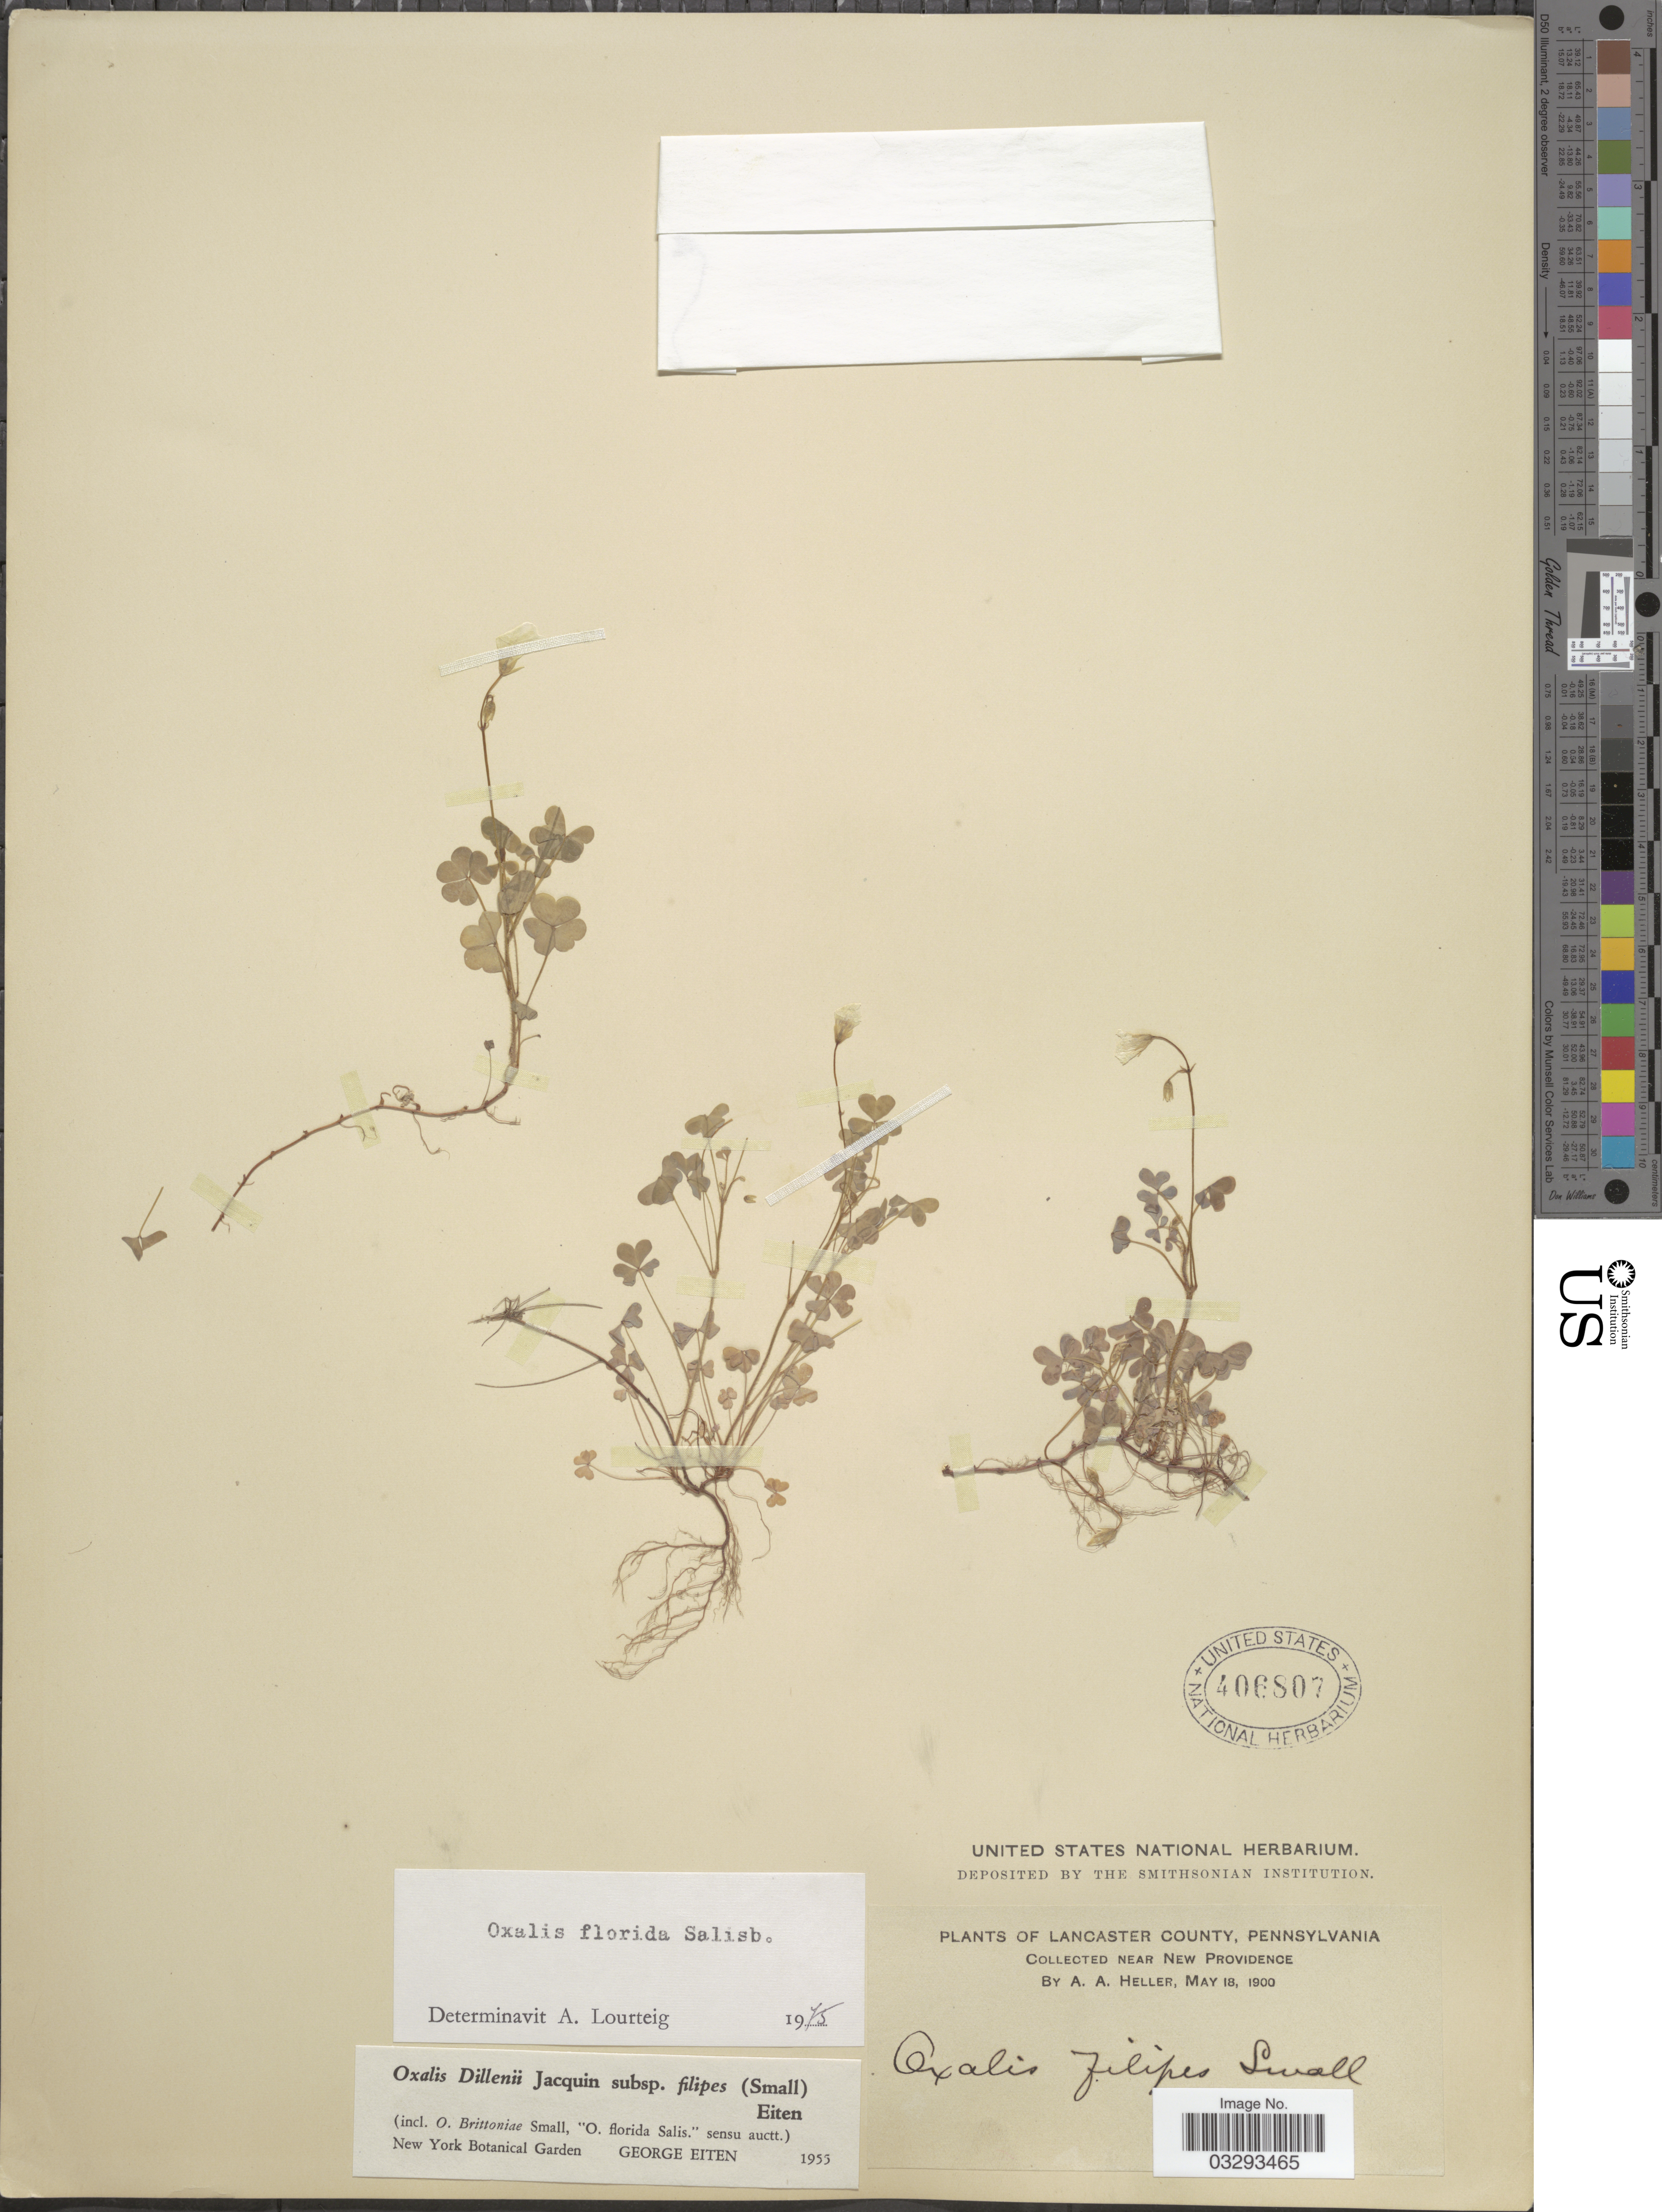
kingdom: Plantae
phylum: Tracheophyta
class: Magnoliopsida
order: Oxalidales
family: Oxalidaceae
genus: Oxalis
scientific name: Oxalis florida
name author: Salisb.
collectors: A. A. Heller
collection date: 1900-05-18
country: United States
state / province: Pennsylvania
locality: Lancaster County. Near New Providence.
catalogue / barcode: US 406807